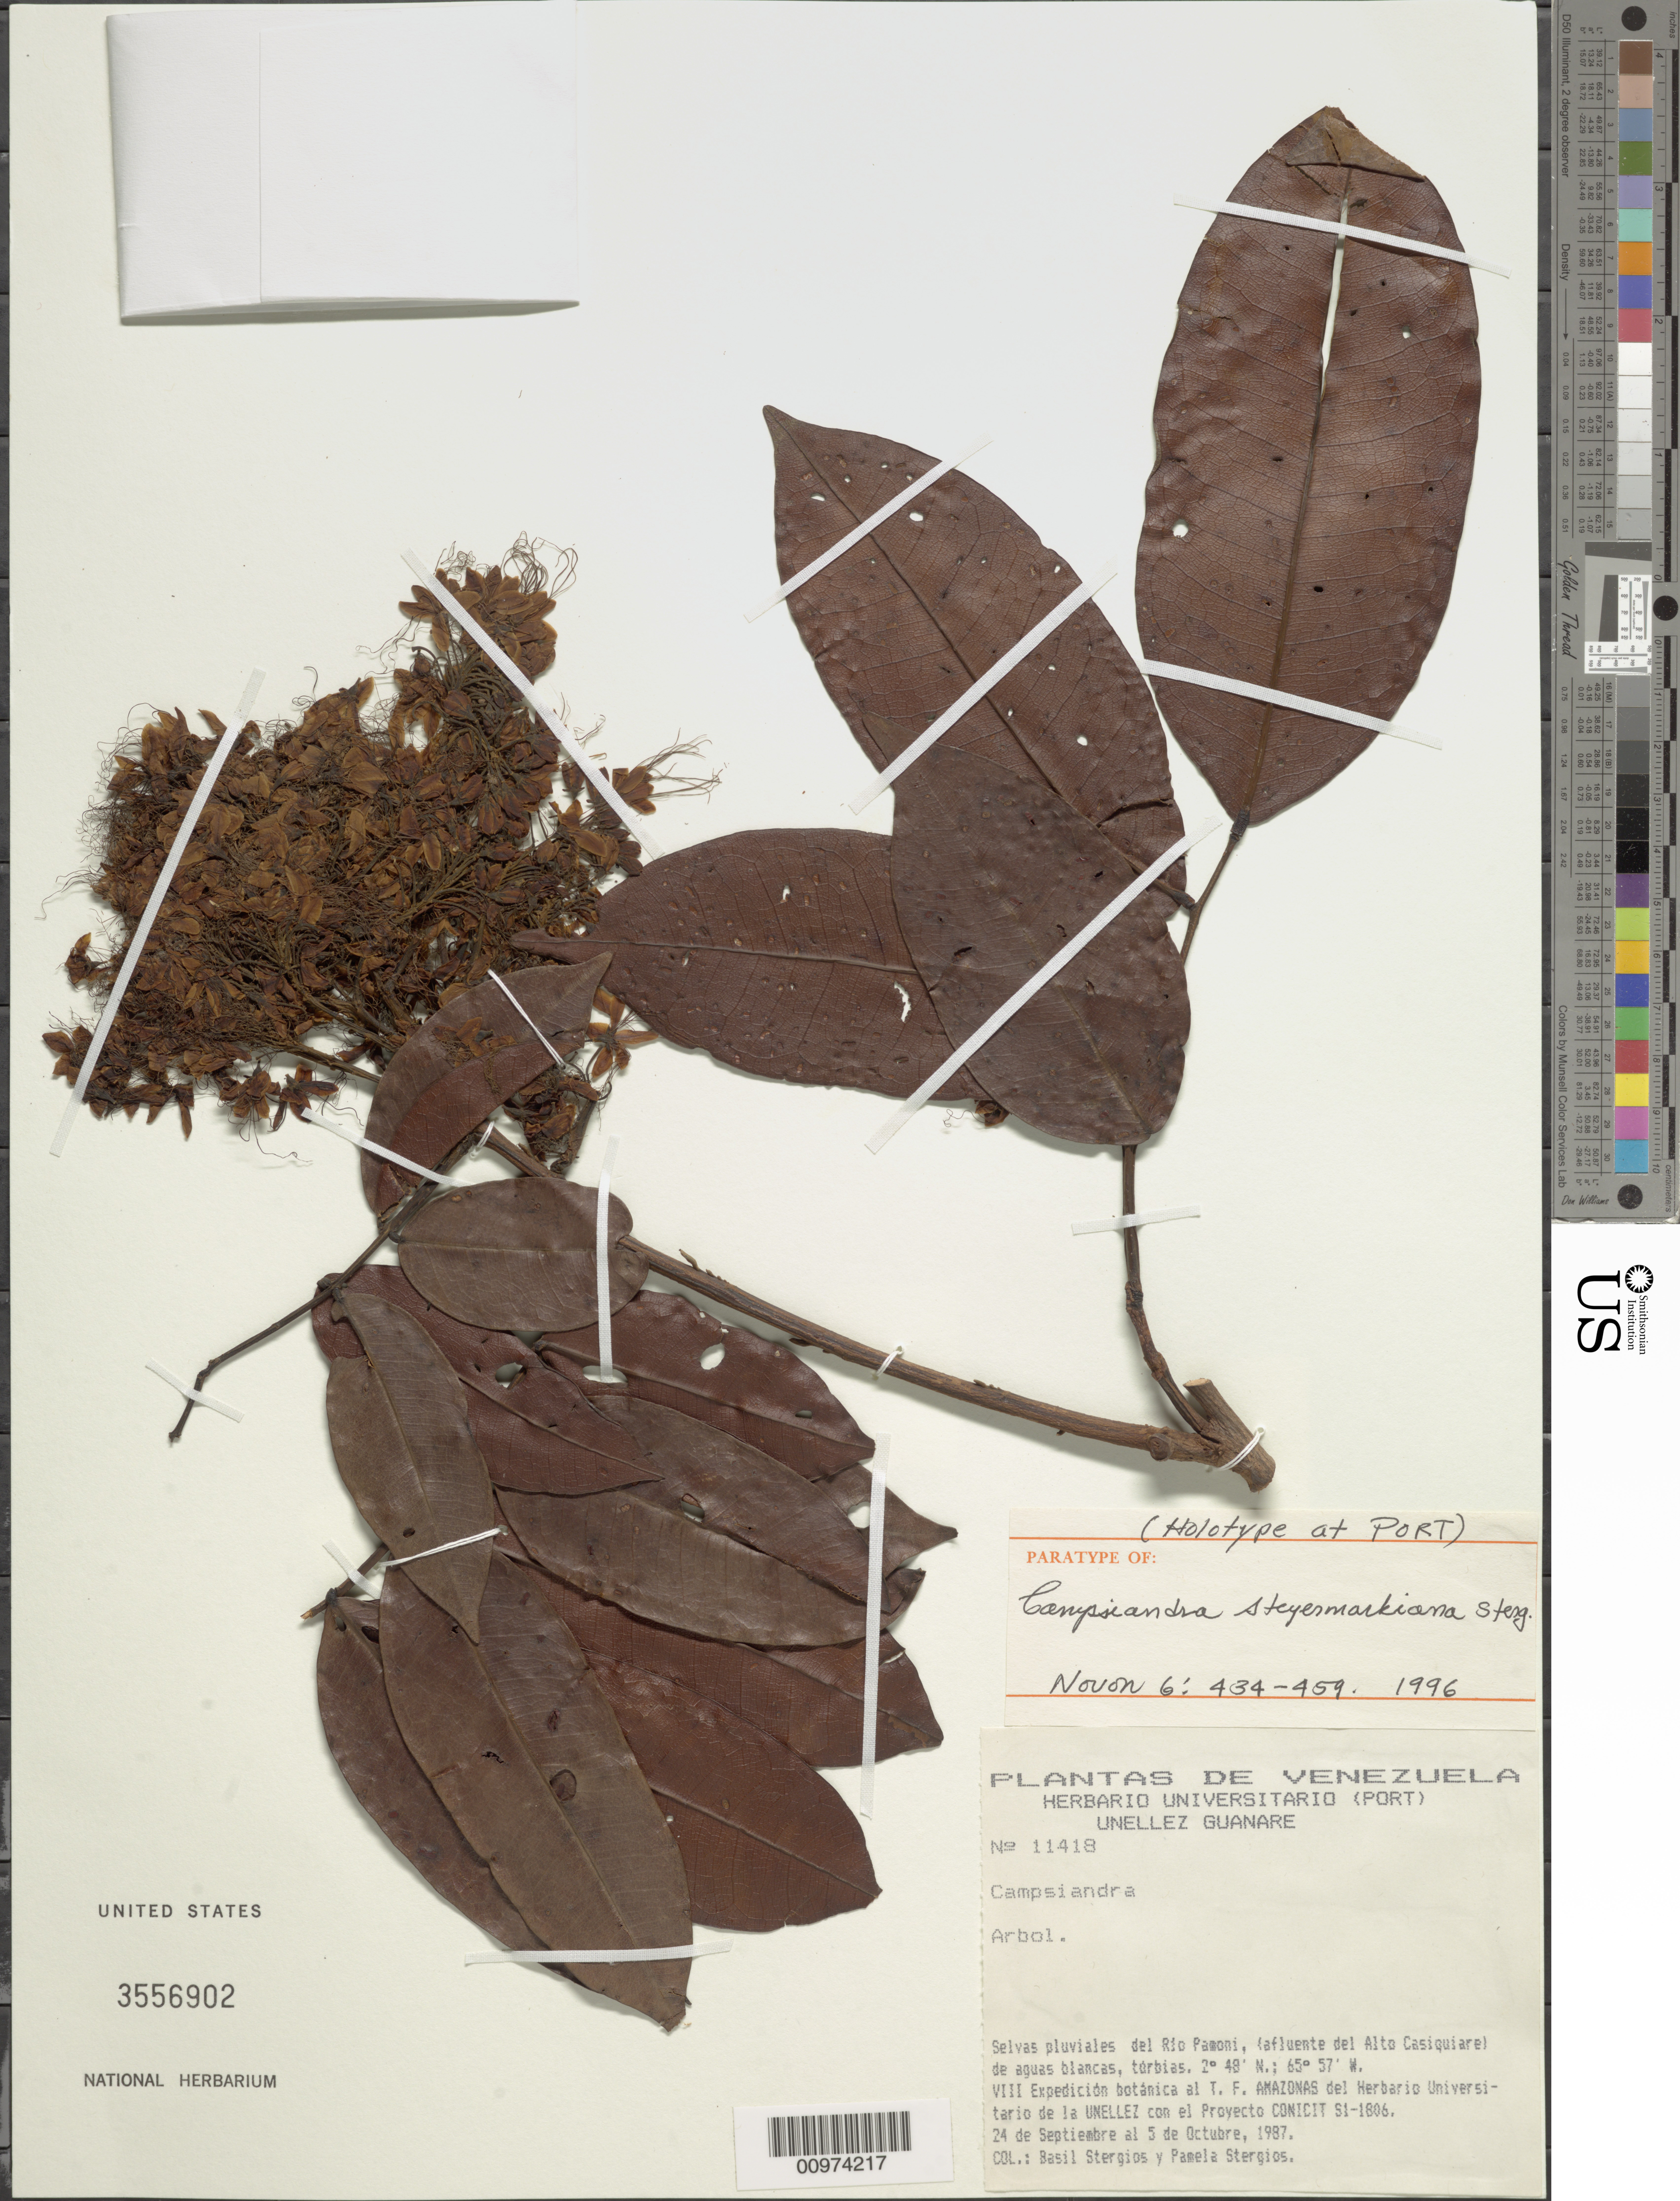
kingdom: Plantae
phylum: Tracheophyta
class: Magnoliopsida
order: Fabales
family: Fabaceae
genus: Campsiandra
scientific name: Campsiandra steyermarkiana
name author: Stergios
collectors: B. G. Stergios & P. Stergios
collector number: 11418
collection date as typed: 24-Sep-87 to 5-Oct-87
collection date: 1987-09-24/1987-10-05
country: Venezuela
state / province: Amazonas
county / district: Río Negro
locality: Río Pamoni, afluente del Alto Casiquiare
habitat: Selvas pluviales, aguas blancas, turbidas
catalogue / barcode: US 3556902